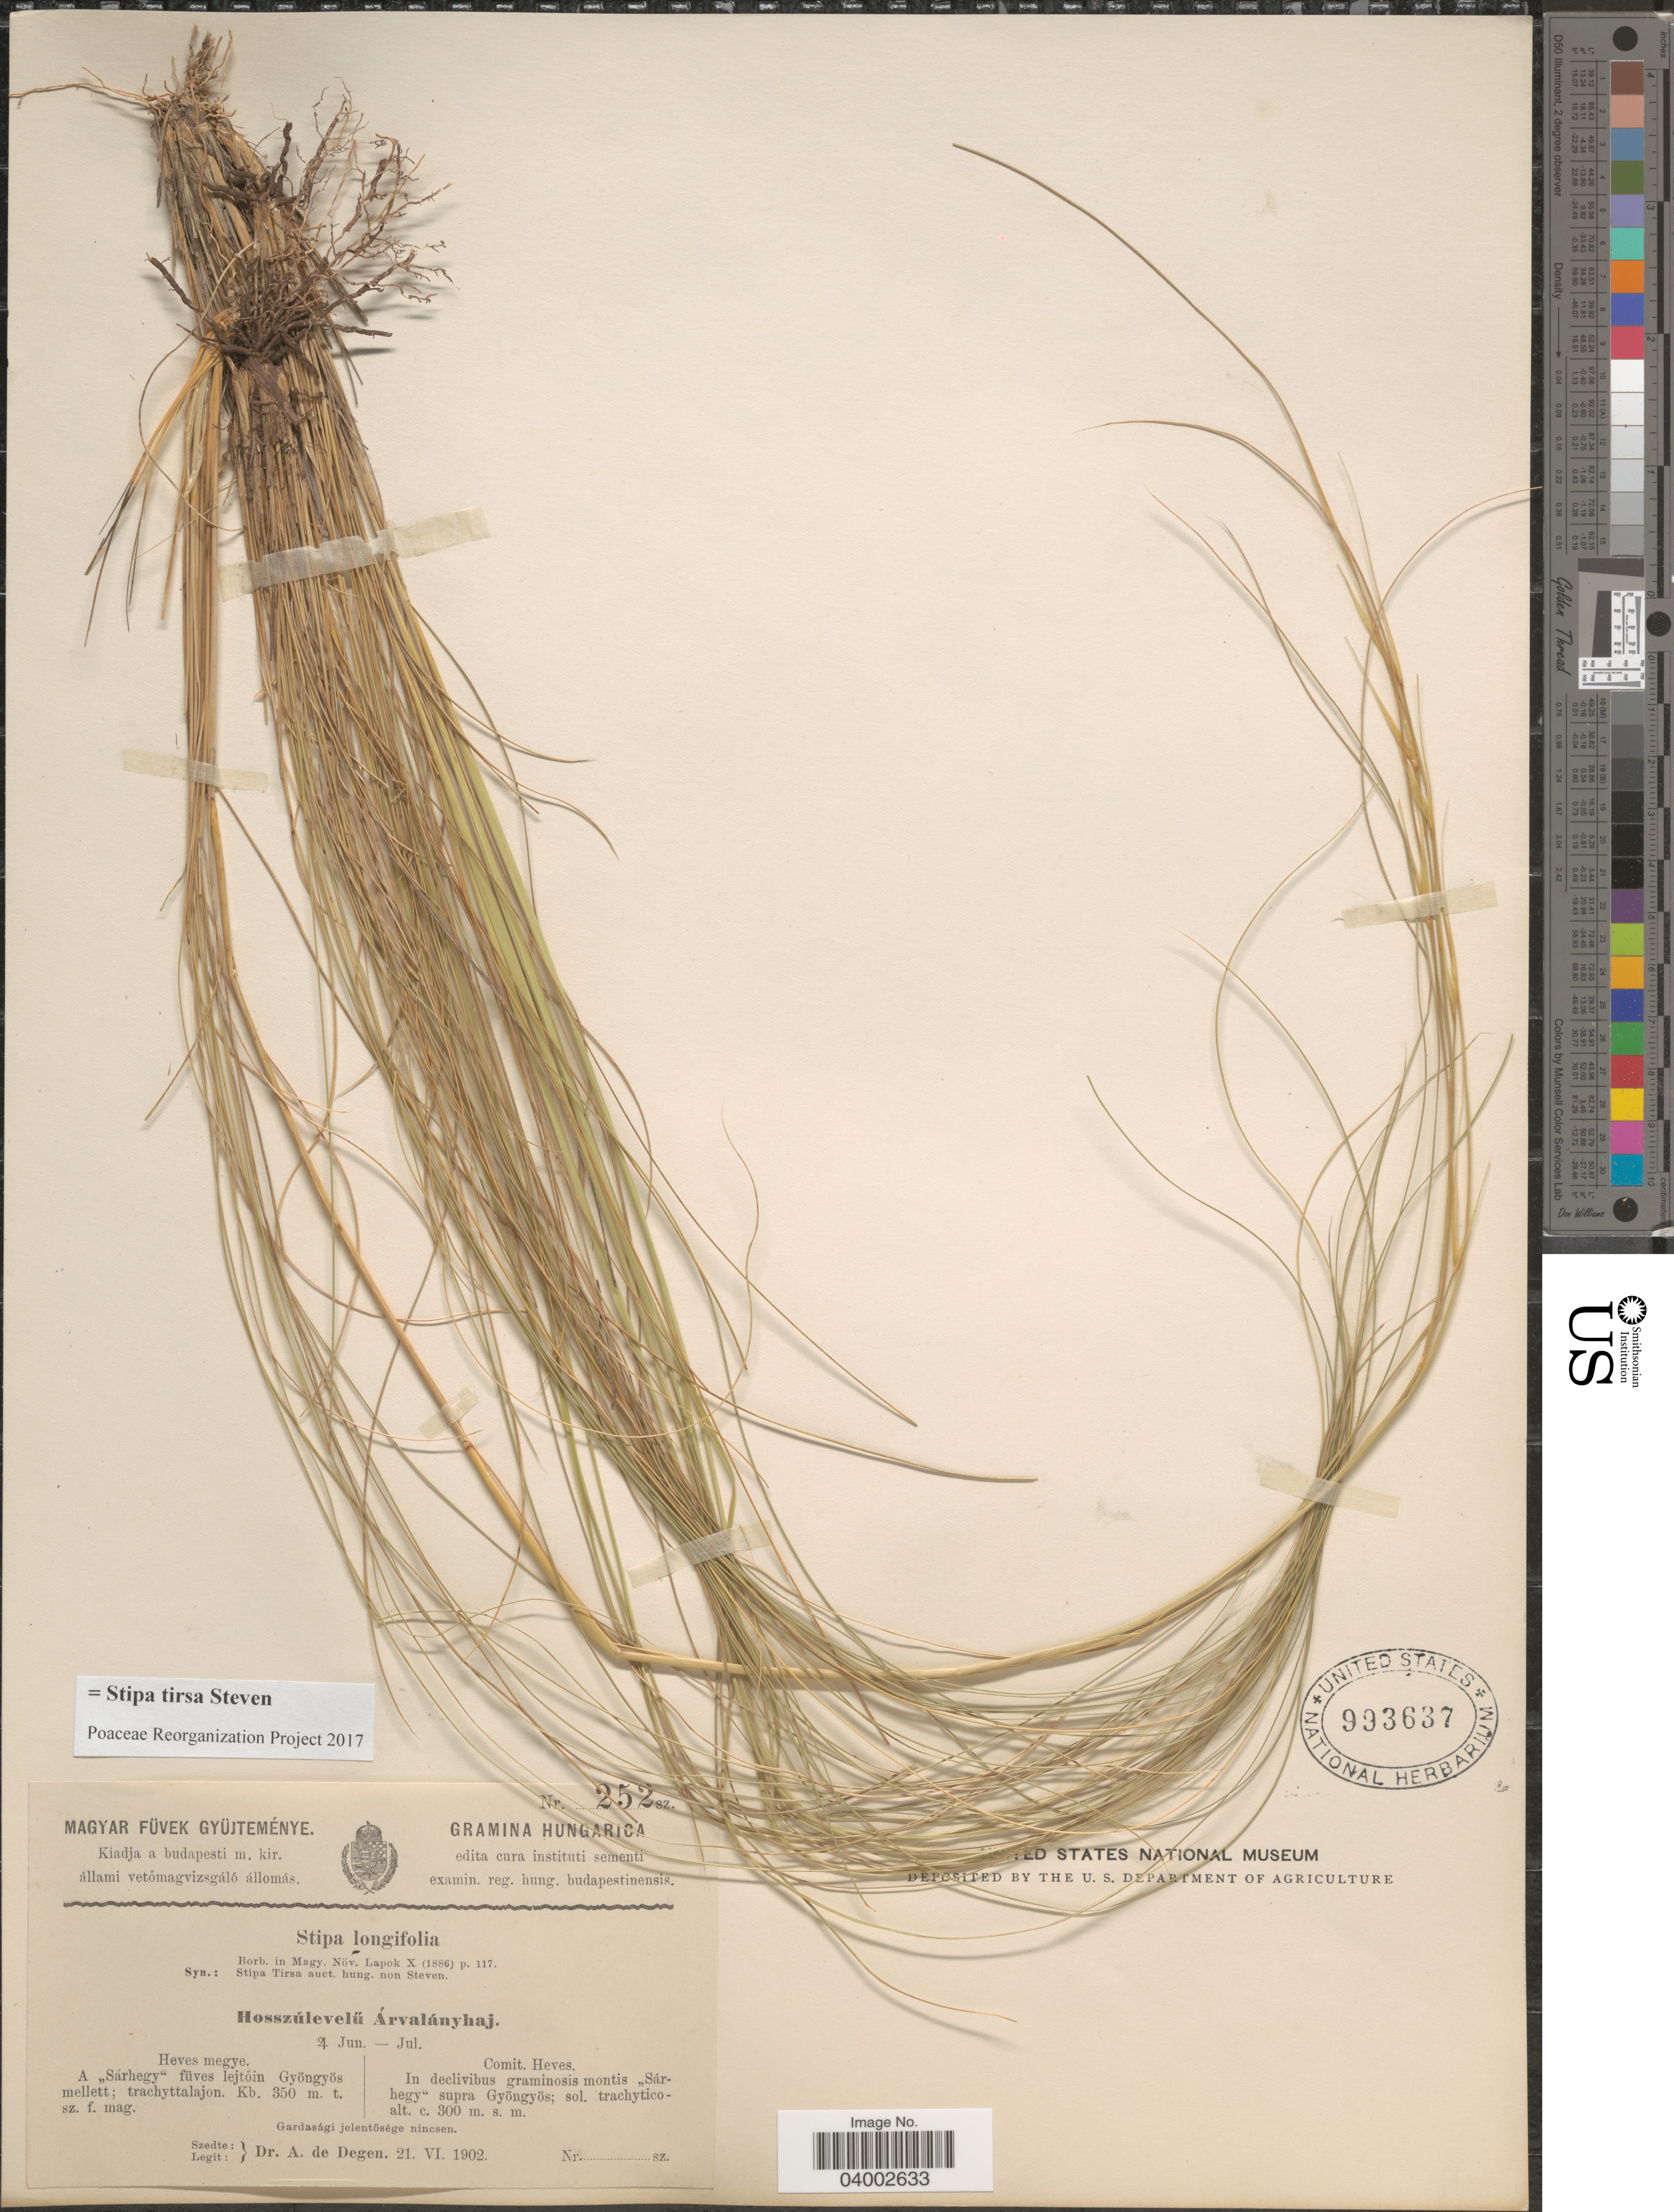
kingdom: Plantae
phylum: Tracheophyta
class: Liliopsida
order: Poales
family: Poaceae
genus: Stipa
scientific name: Stipa tirsa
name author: Steven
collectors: A. Degen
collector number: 252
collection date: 1902-06-21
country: Hungary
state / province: Heves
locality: Comit. Heves. In declivibus graminosis montis "Sárhegy" supra Gyöngyös.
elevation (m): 300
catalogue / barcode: US 993637